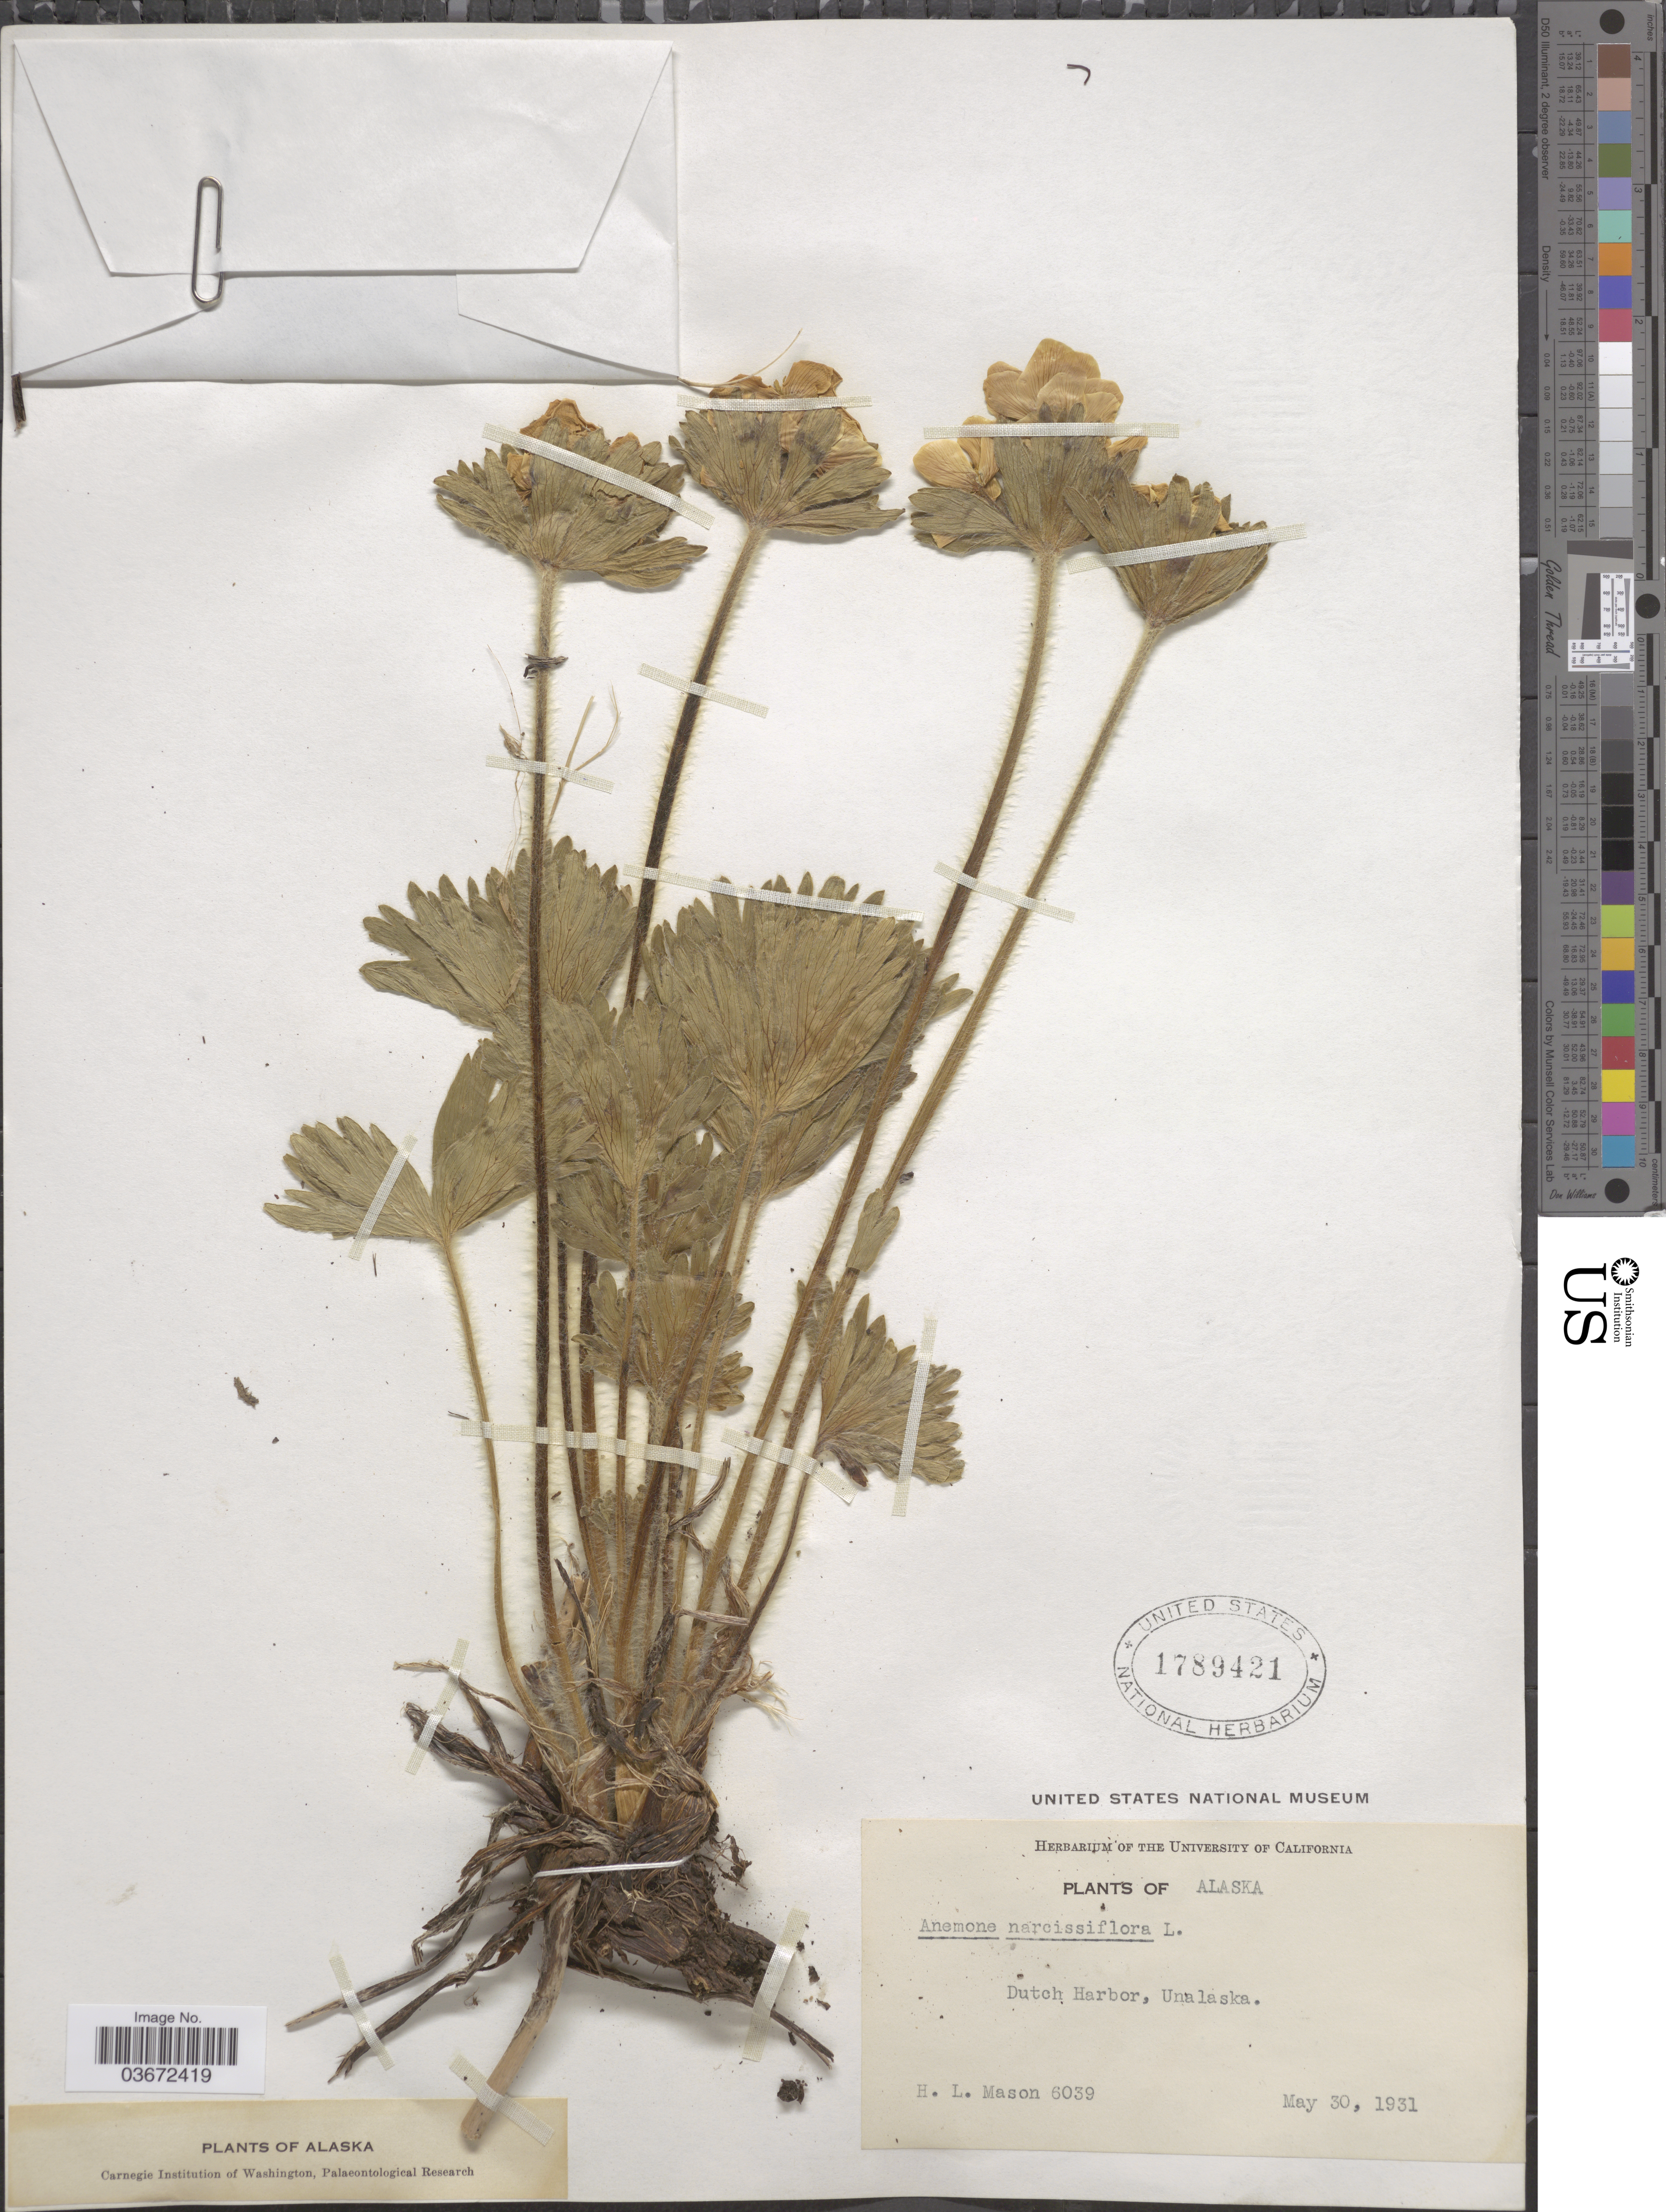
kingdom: Plantae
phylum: Tracheophyta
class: Magnoliopsida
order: Ranunculales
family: Ranunculaceae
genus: Anemone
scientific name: Anemone narcissiflora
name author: L.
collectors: H. L. Mason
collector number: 6039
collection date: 1931-05-30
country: United States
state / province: Alaska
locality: Dutch Harbor, Unalaska.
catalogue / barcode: US 1789421